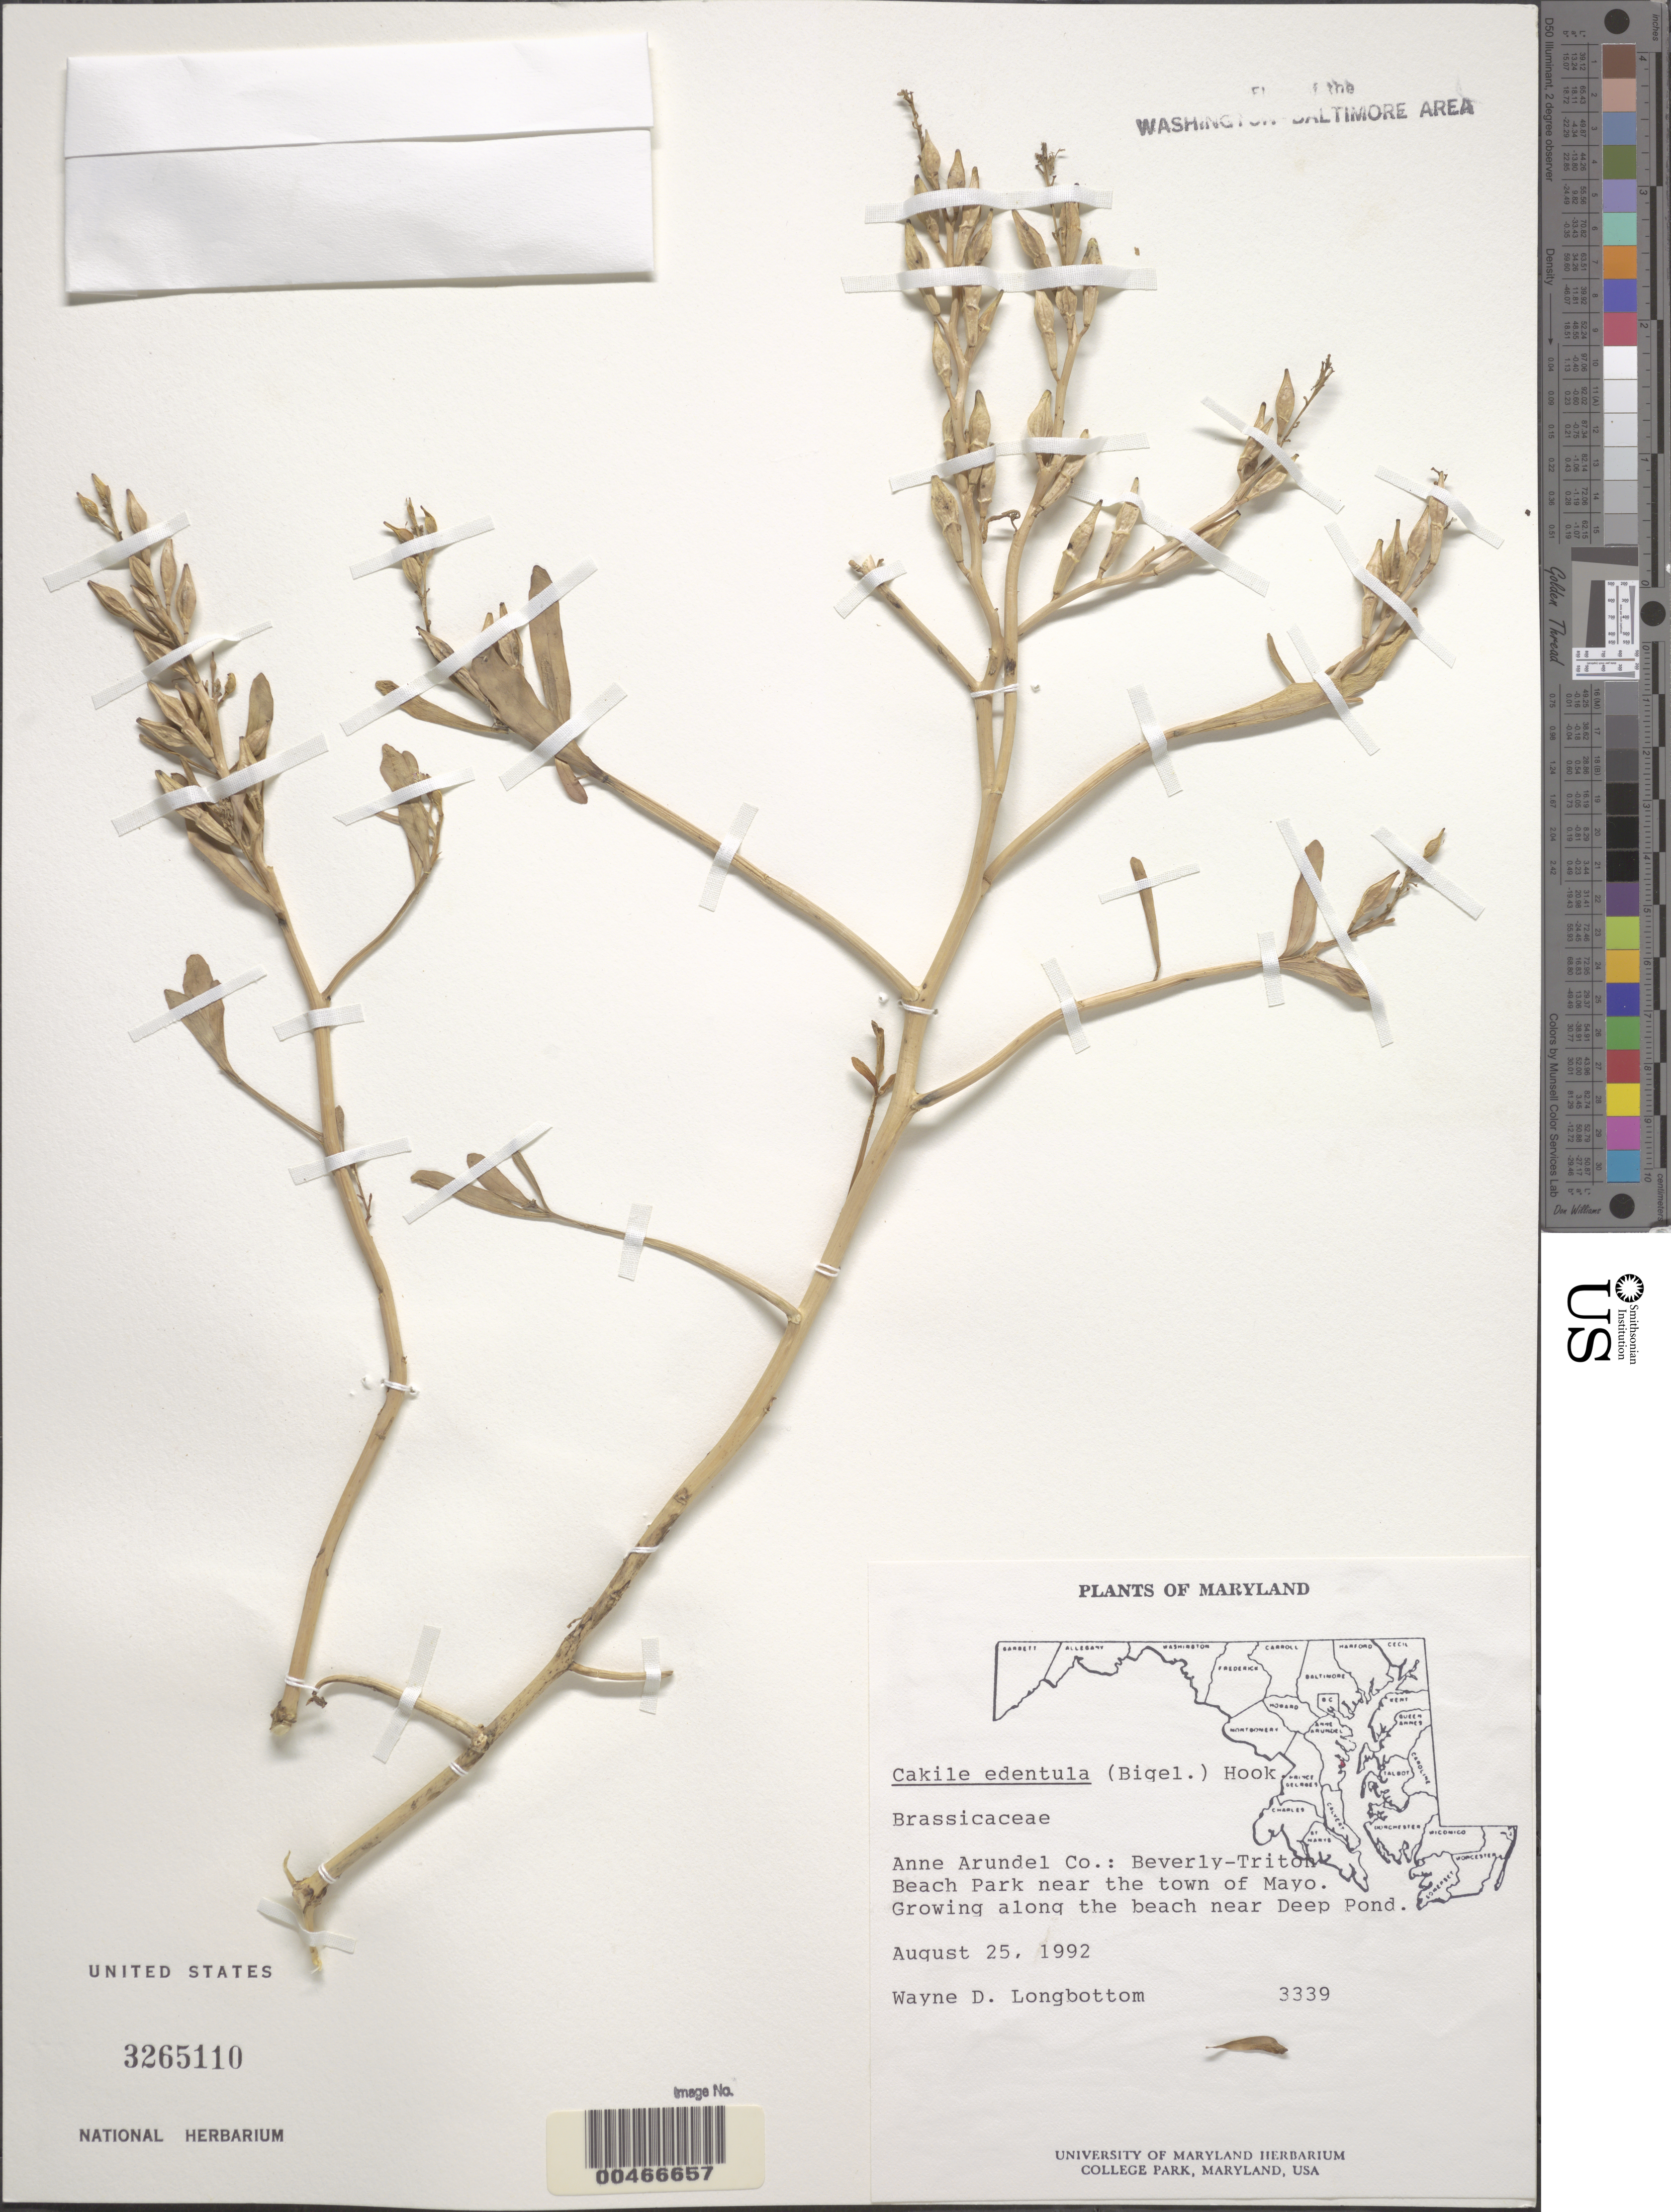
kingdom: Plantae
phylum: Tracheophyta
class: Magnoliopsida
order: Brassicales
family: Brassicaceae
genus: Cakile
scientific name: Cakile edentula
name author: (Bigelow) Hook.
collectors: W. D. Longbottom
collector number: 3339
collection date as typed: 25 Aug 1992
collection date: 1992-08-25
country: United States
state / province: Maryland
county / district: Anne Arundel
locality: Beverly-Triton Beach Park, near Mayo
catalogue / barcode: US 3265110